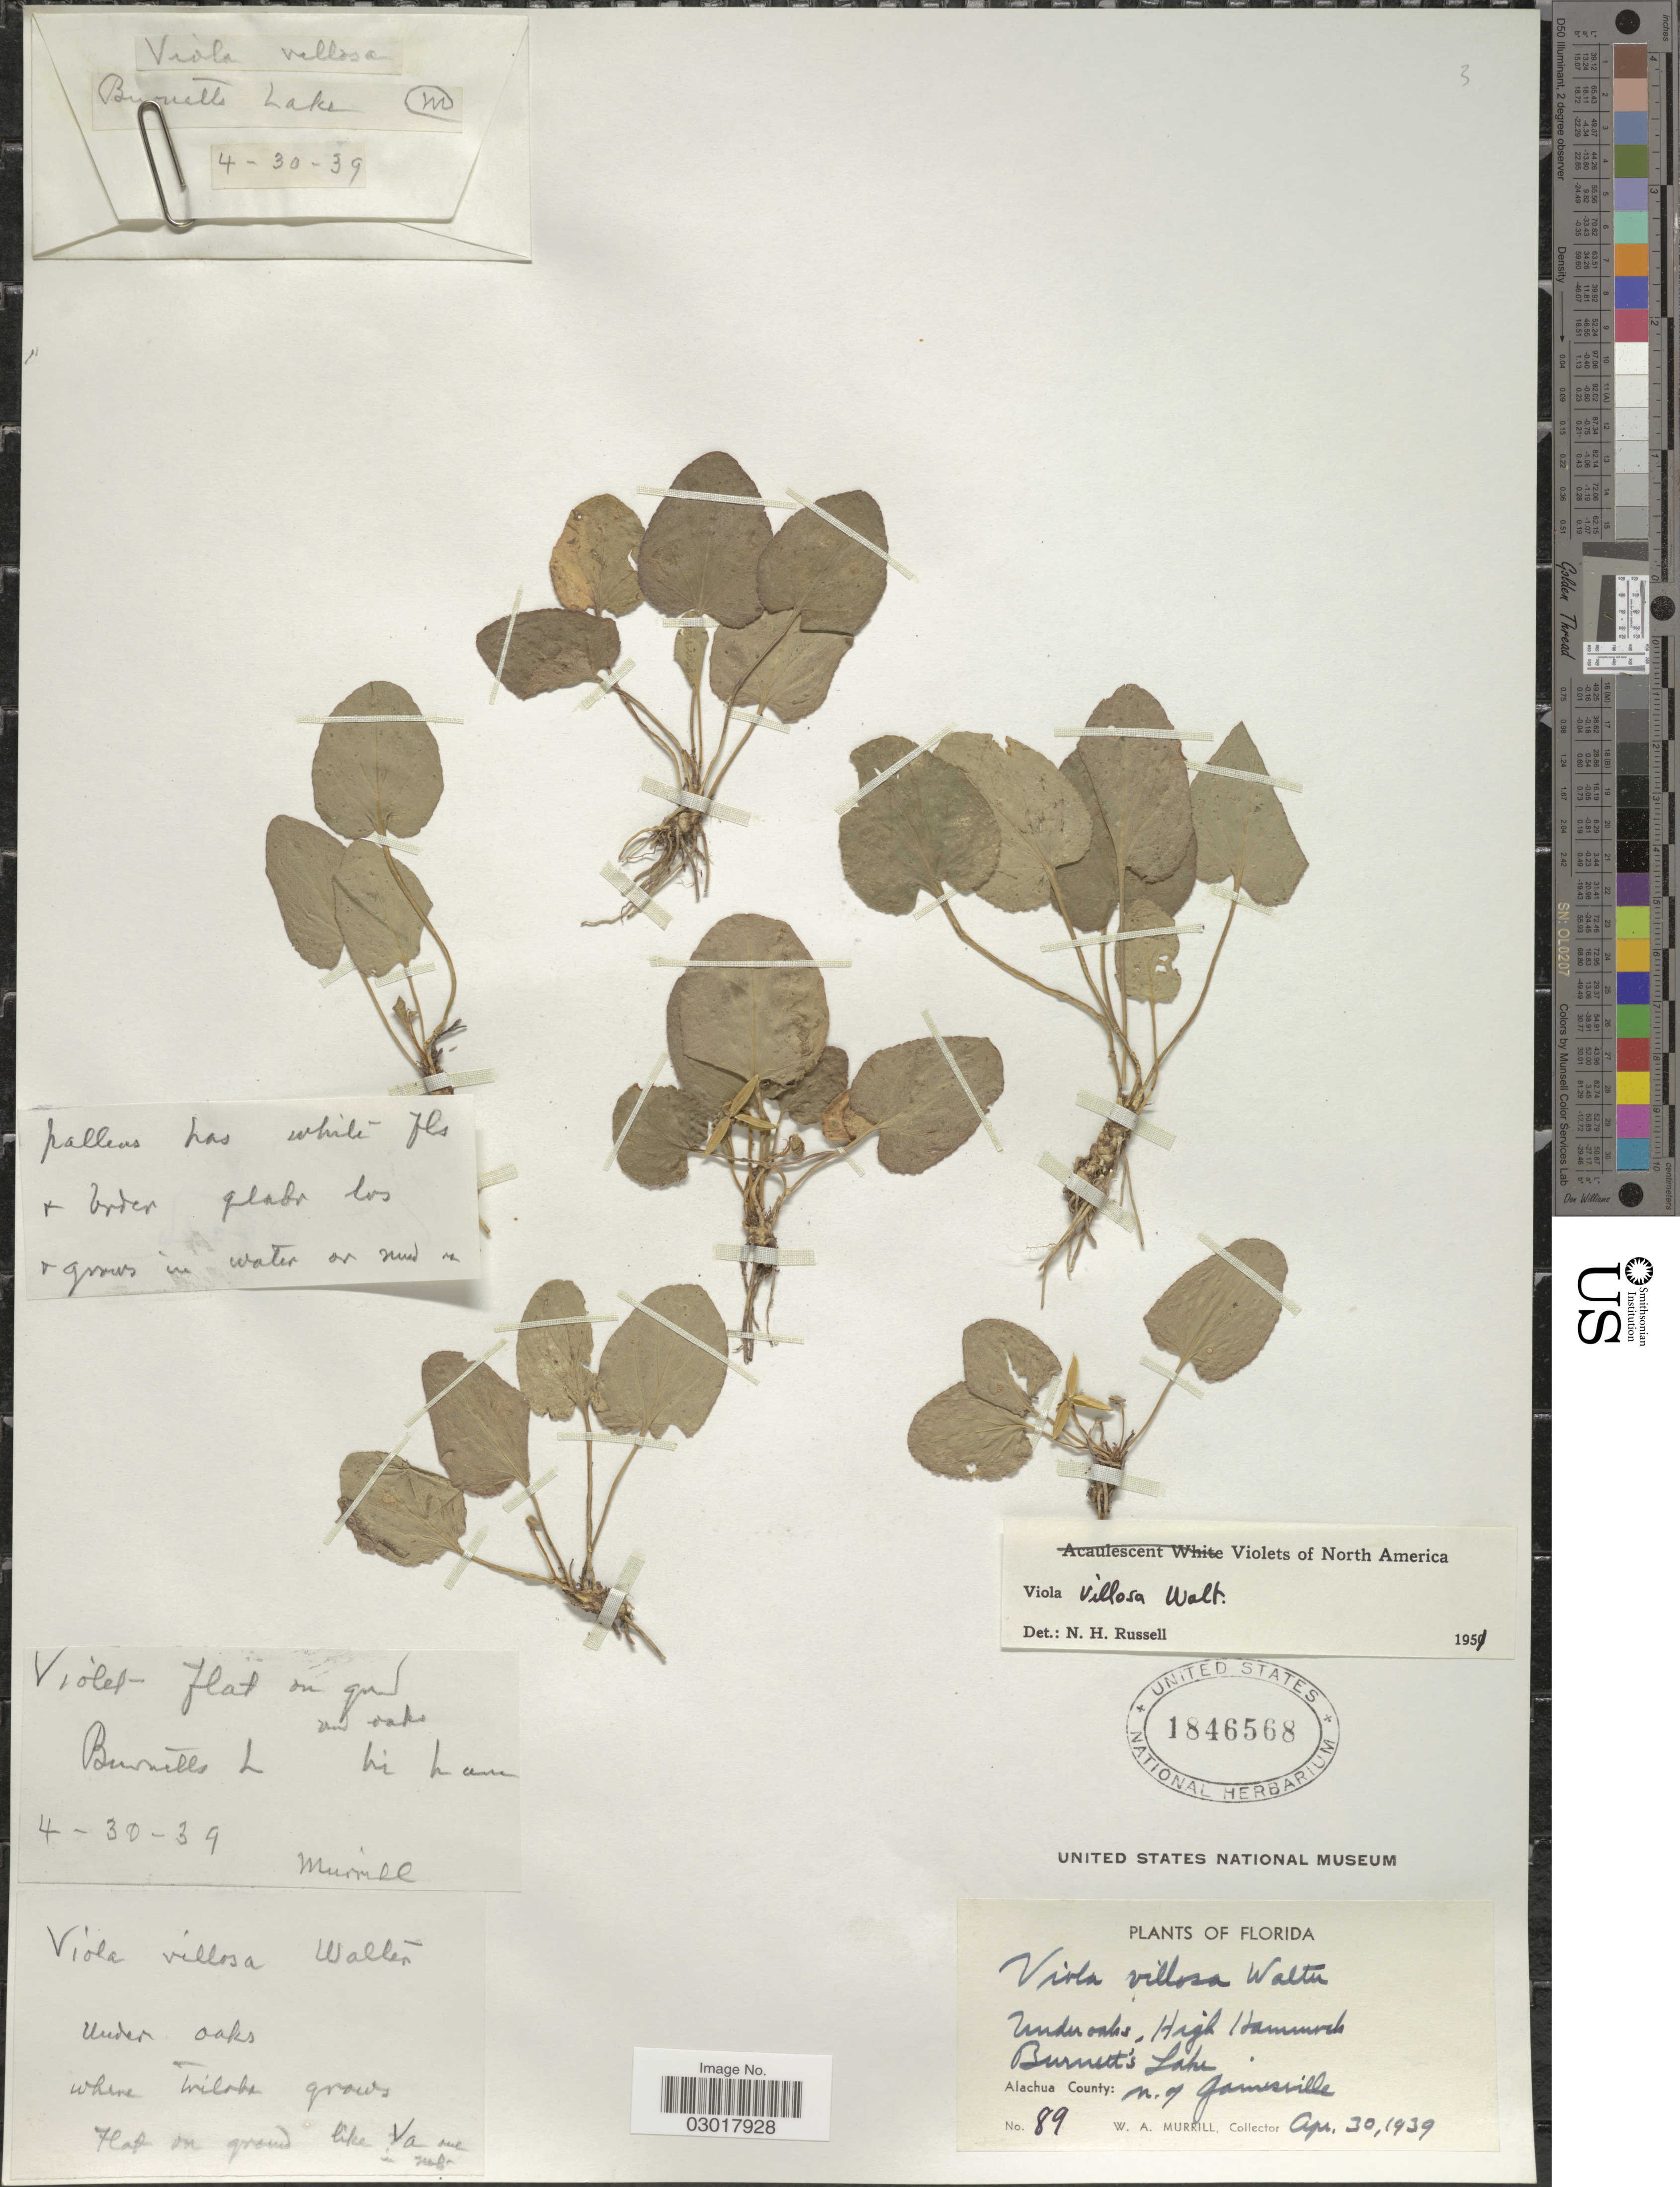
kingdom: Plantae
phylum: Tracheophyta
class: Magnoliopsida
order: Malpighiales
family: Violaceae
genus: Viola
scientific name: Viola villosa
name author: Walter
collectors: W. A. Murrill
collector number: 89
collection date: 1939-04-30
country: United States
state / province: Florida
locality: High Hammock Burnett's Lake. Alachua County: n. of Gainesville.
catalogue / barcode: US 1846568